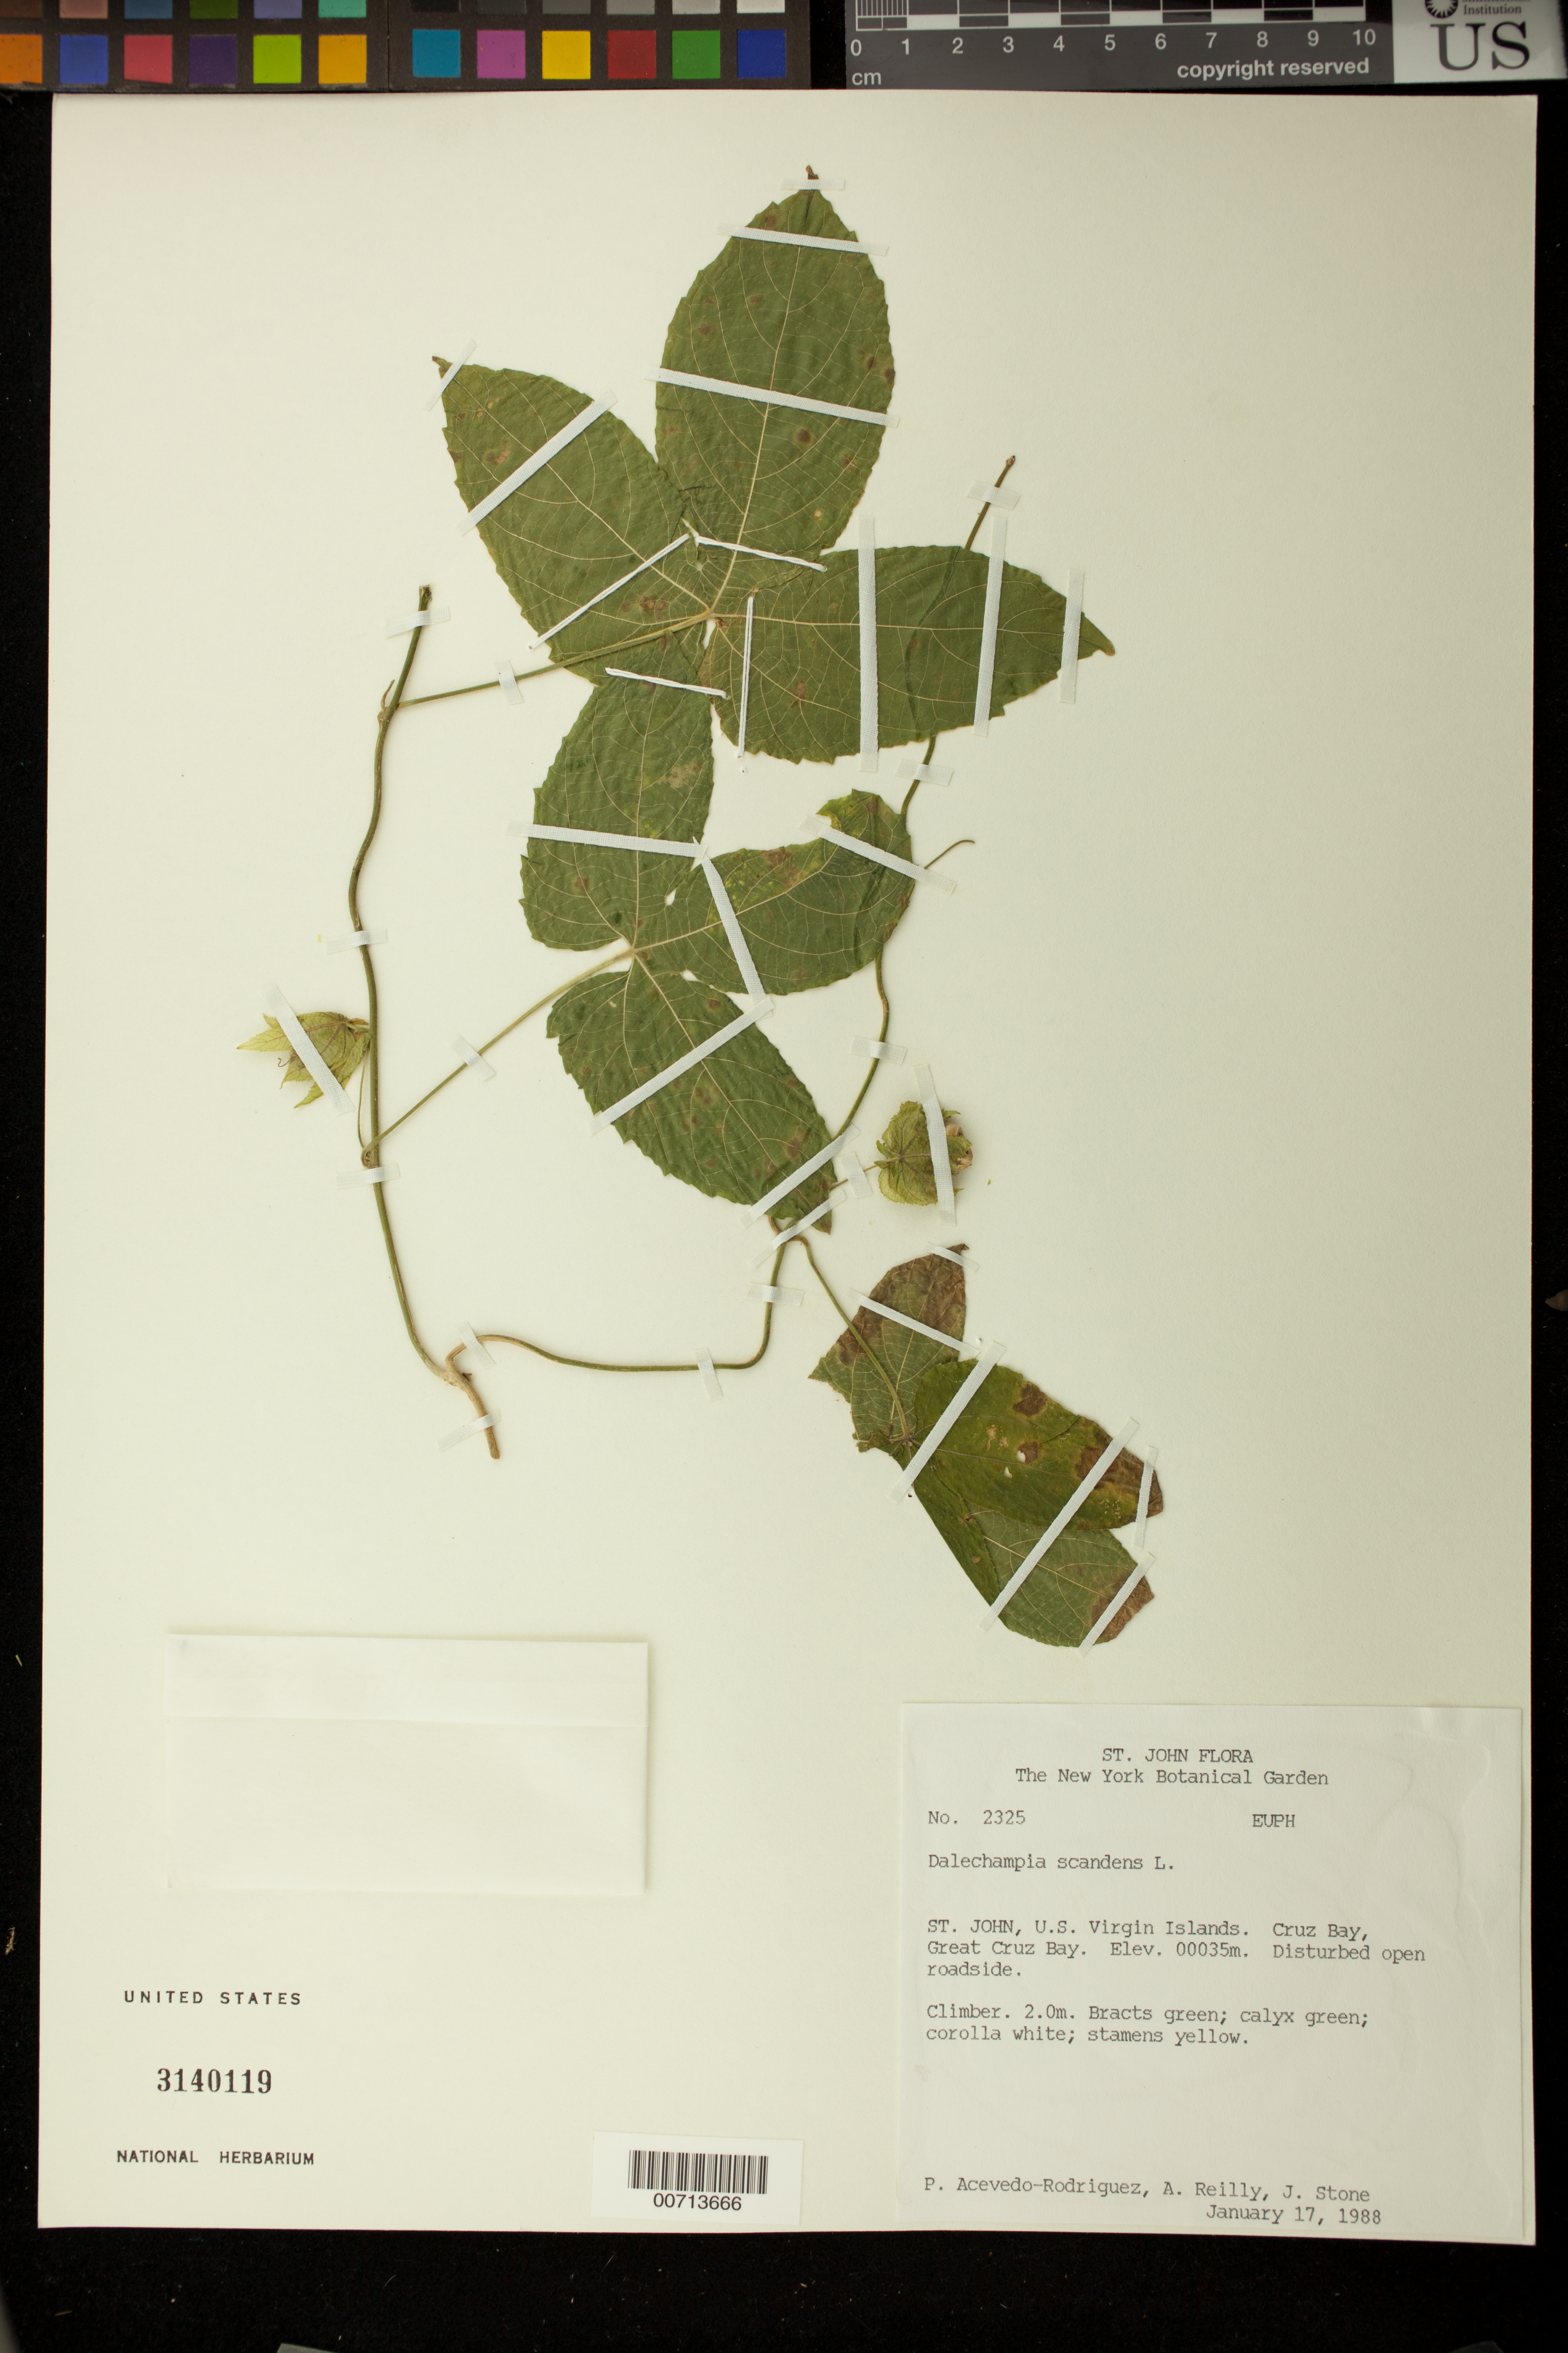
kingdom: Plantae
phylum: Tracheophyta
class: Magnoliopsida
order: Malpighiales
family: Euphorbiaceae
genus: Dalechampia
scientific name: Dalechampia scandens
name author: L.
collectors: P. Acevedo-Rodr., A. Reilly & J. Stone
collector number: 2325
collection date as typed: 17 Jan 1988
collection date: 1988-01-17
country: U.S. Virgin Islands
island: St. John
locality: Cruz Bay Quarter; Great Cruz Bay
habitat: Disturbed open roadside.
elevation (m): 35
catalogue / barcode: US 3140119